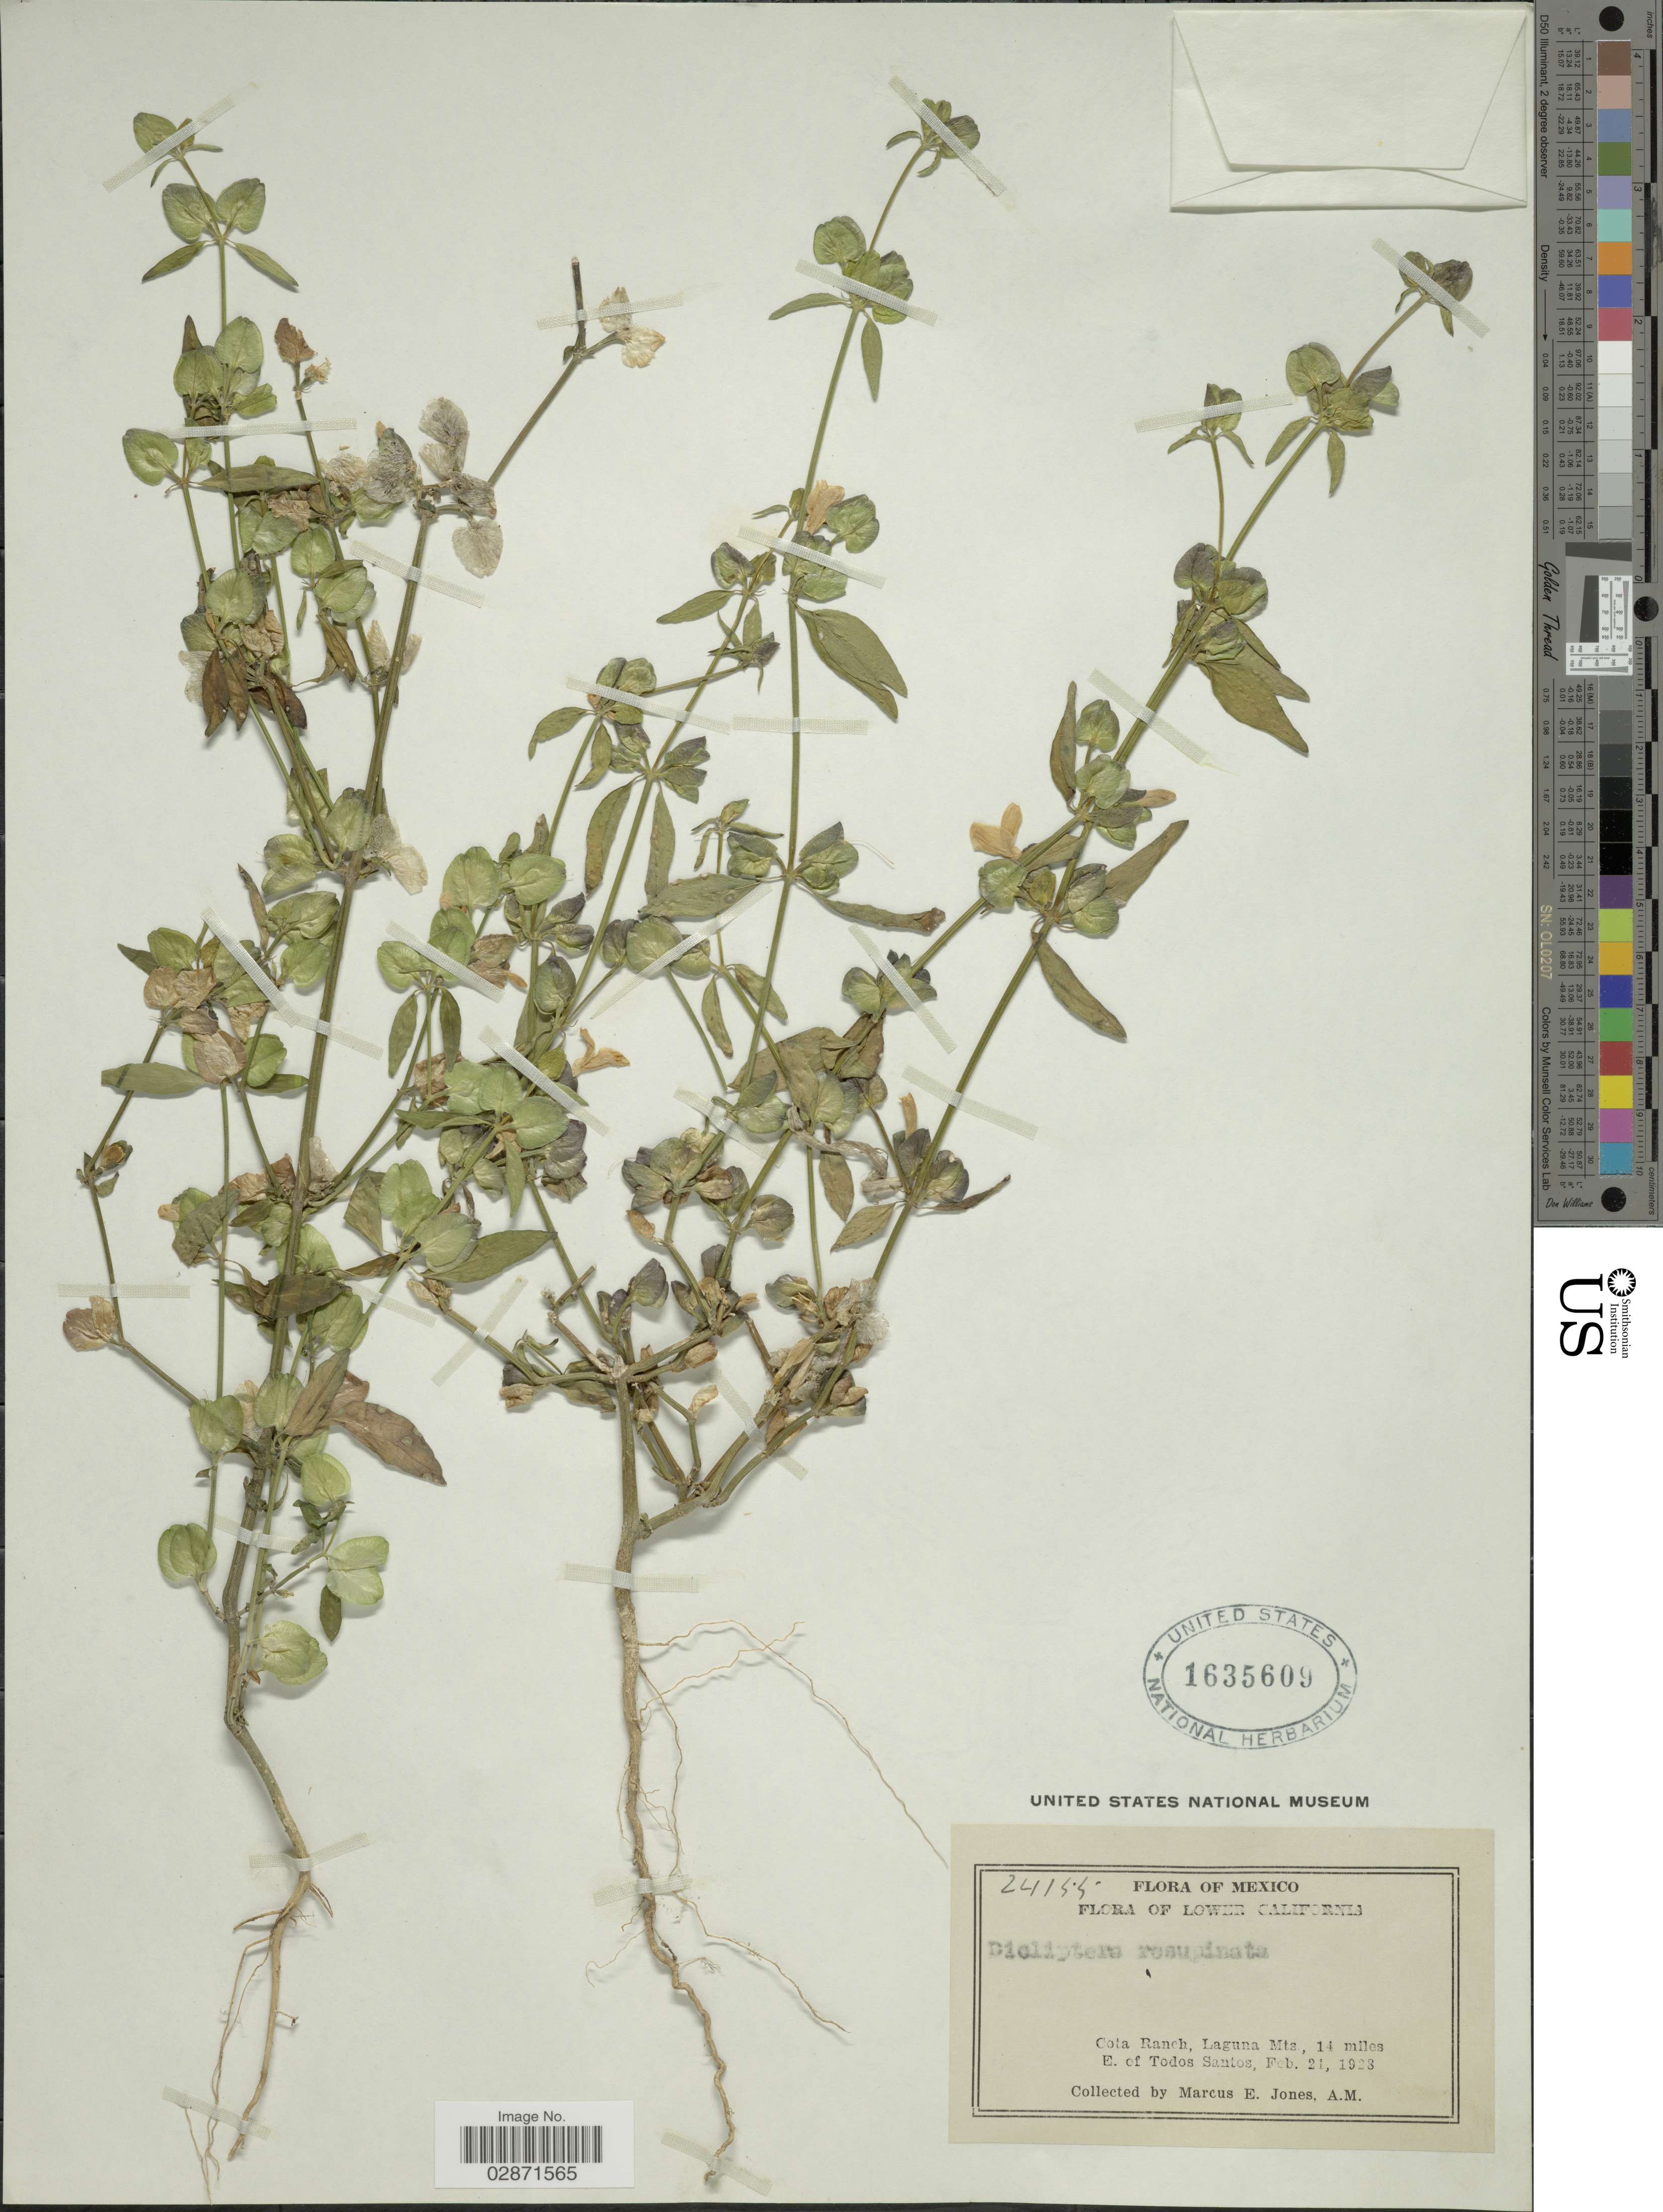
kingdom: Plantae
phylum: Tracheophyta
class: Magnoliopsida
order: Lamiales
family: Acanthaceae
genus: Dicliptera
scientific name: Dicliptera resupinata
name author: (Vahl) Juss.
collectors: M. E. Jones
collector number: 24155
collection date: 1923-02-21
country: Mexico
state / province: Baja California Sur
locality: Lower California, Cota Ranch, Laguna Mts, 14 miles E. of Todos Santos.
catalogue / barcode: US 1635609